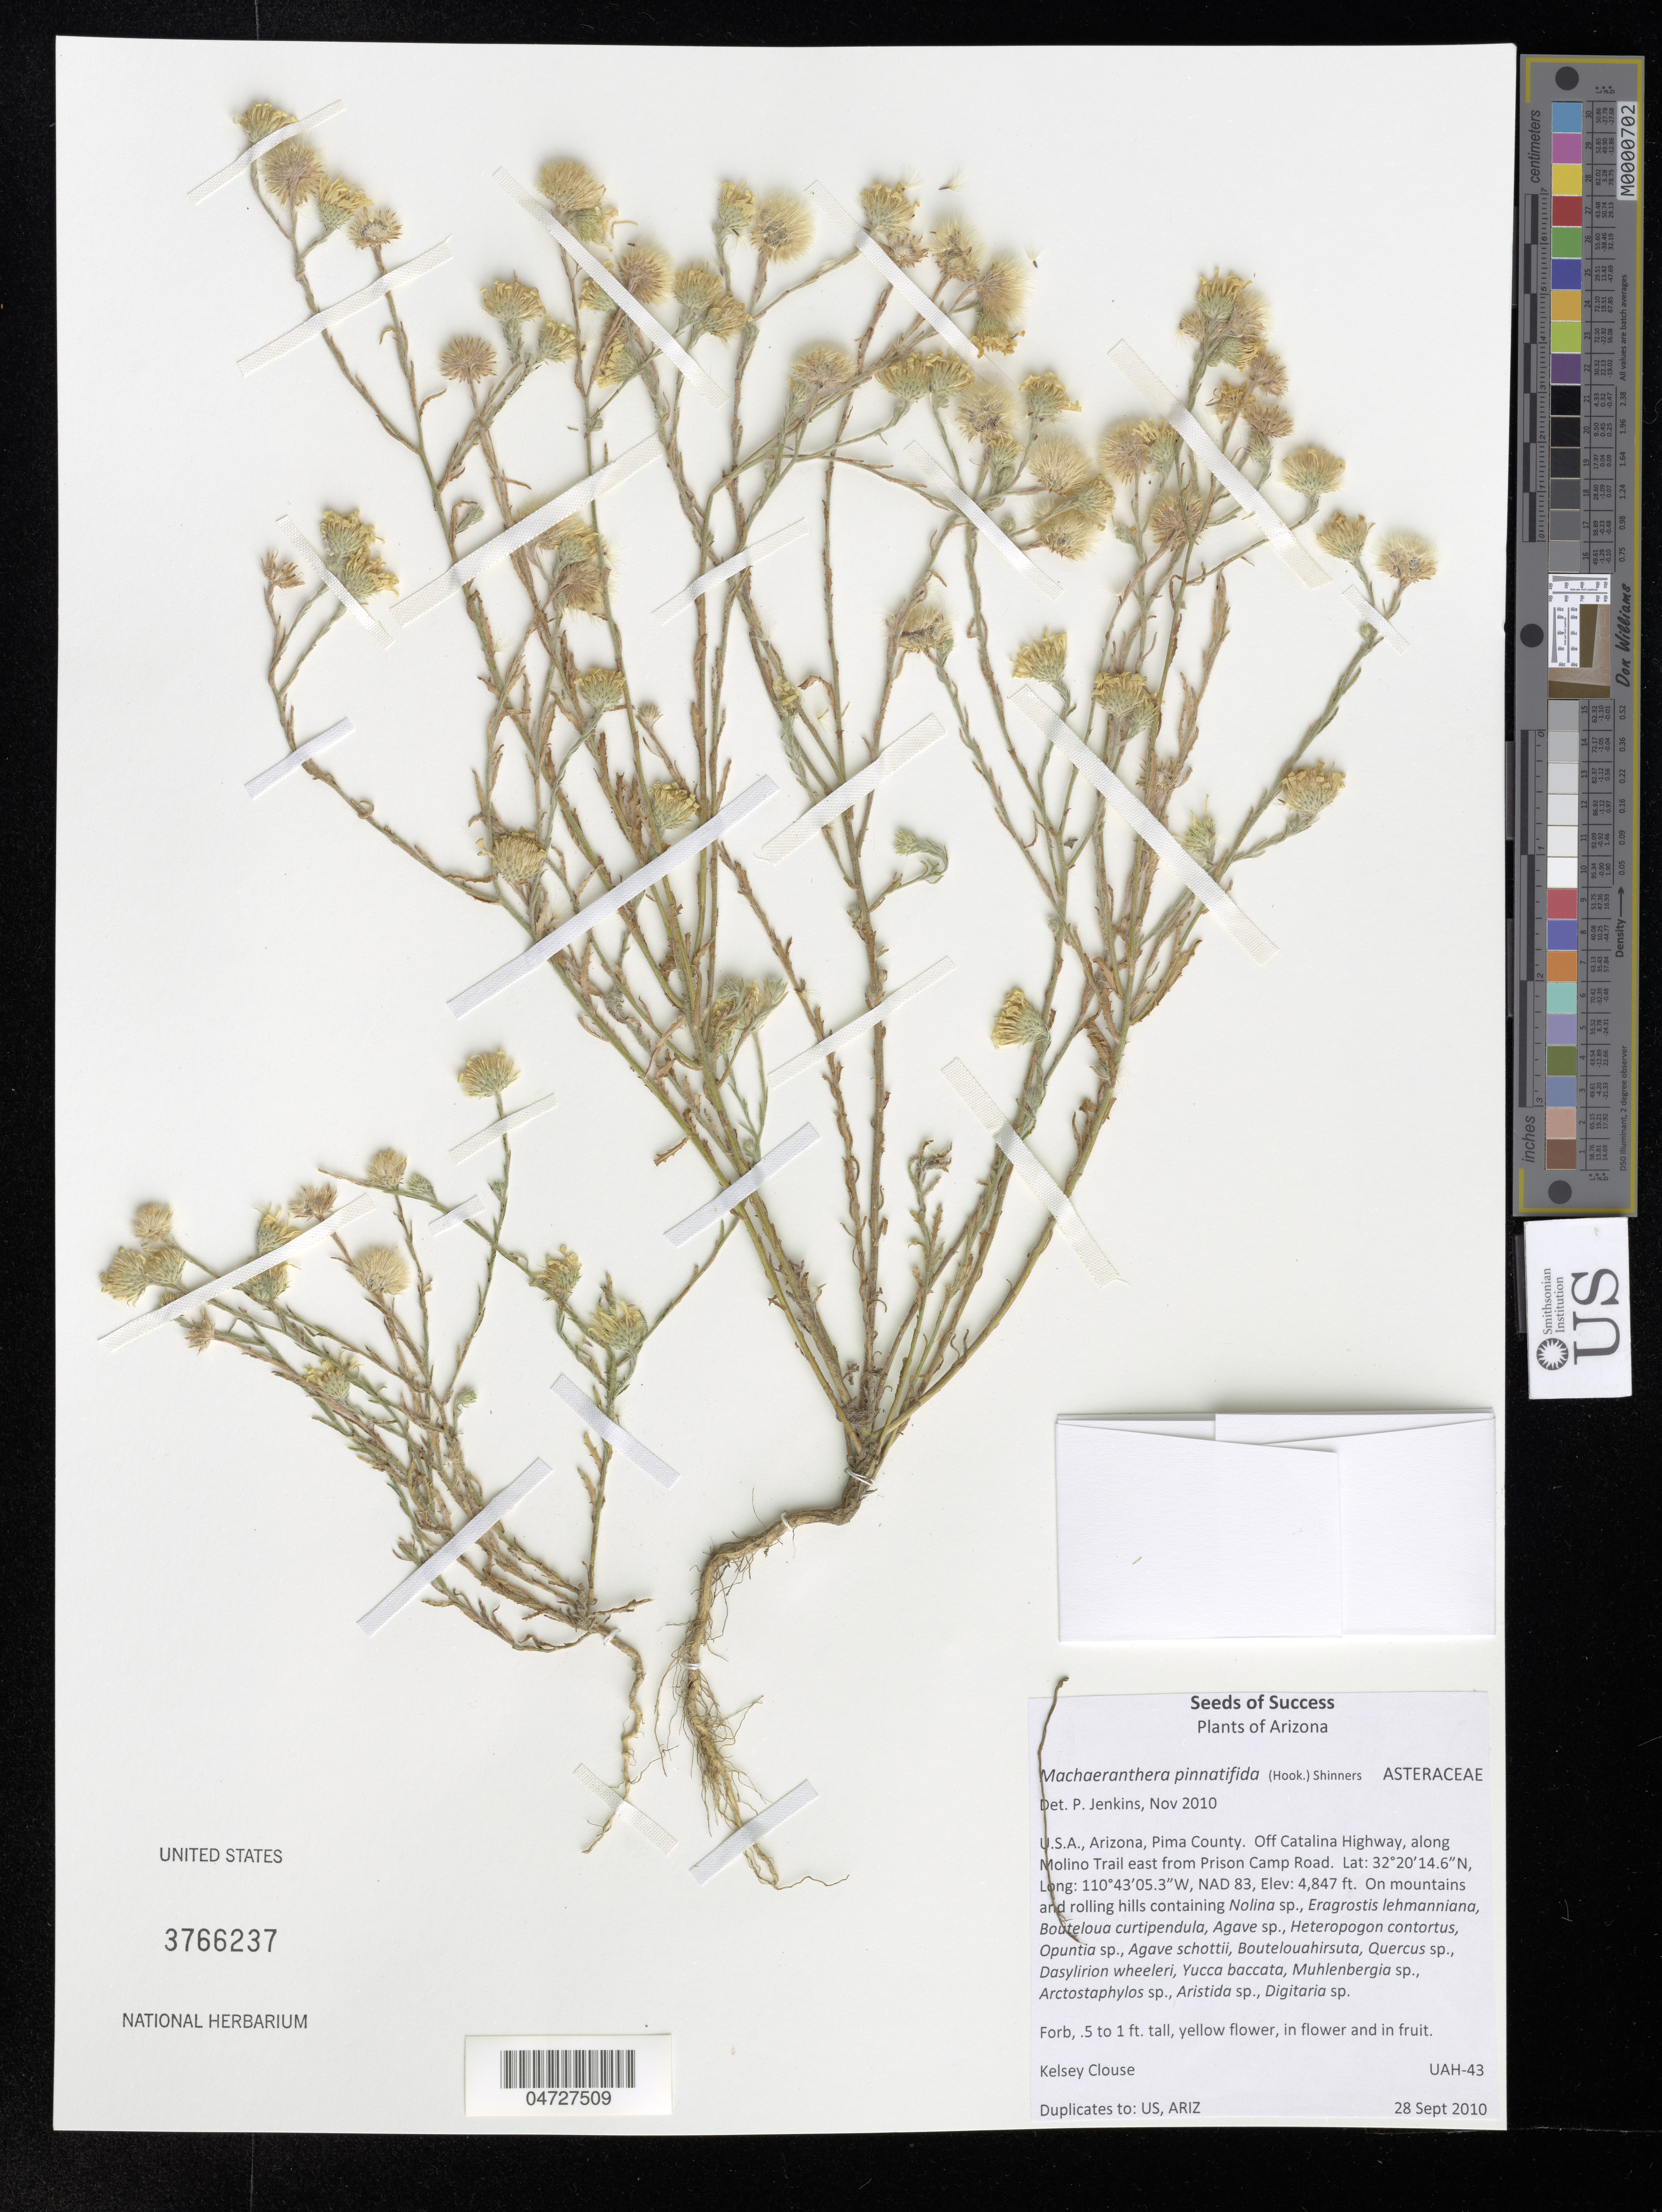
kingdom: Plantae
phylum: Tracheophyta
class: Magnoliopsida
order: Asterales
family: Asteraceae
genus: Machaeranthera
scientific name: Machaeranthera pinnatifida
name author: (Hook.) Shinners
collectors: K. Clouse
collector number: UAH-43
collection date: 2010-09-28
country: United States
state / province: Arizona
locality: Pima County. Off Catalina Highway, along Molino Trail east from Prison Camp Road.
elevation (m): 1477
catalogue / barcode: US 3766237